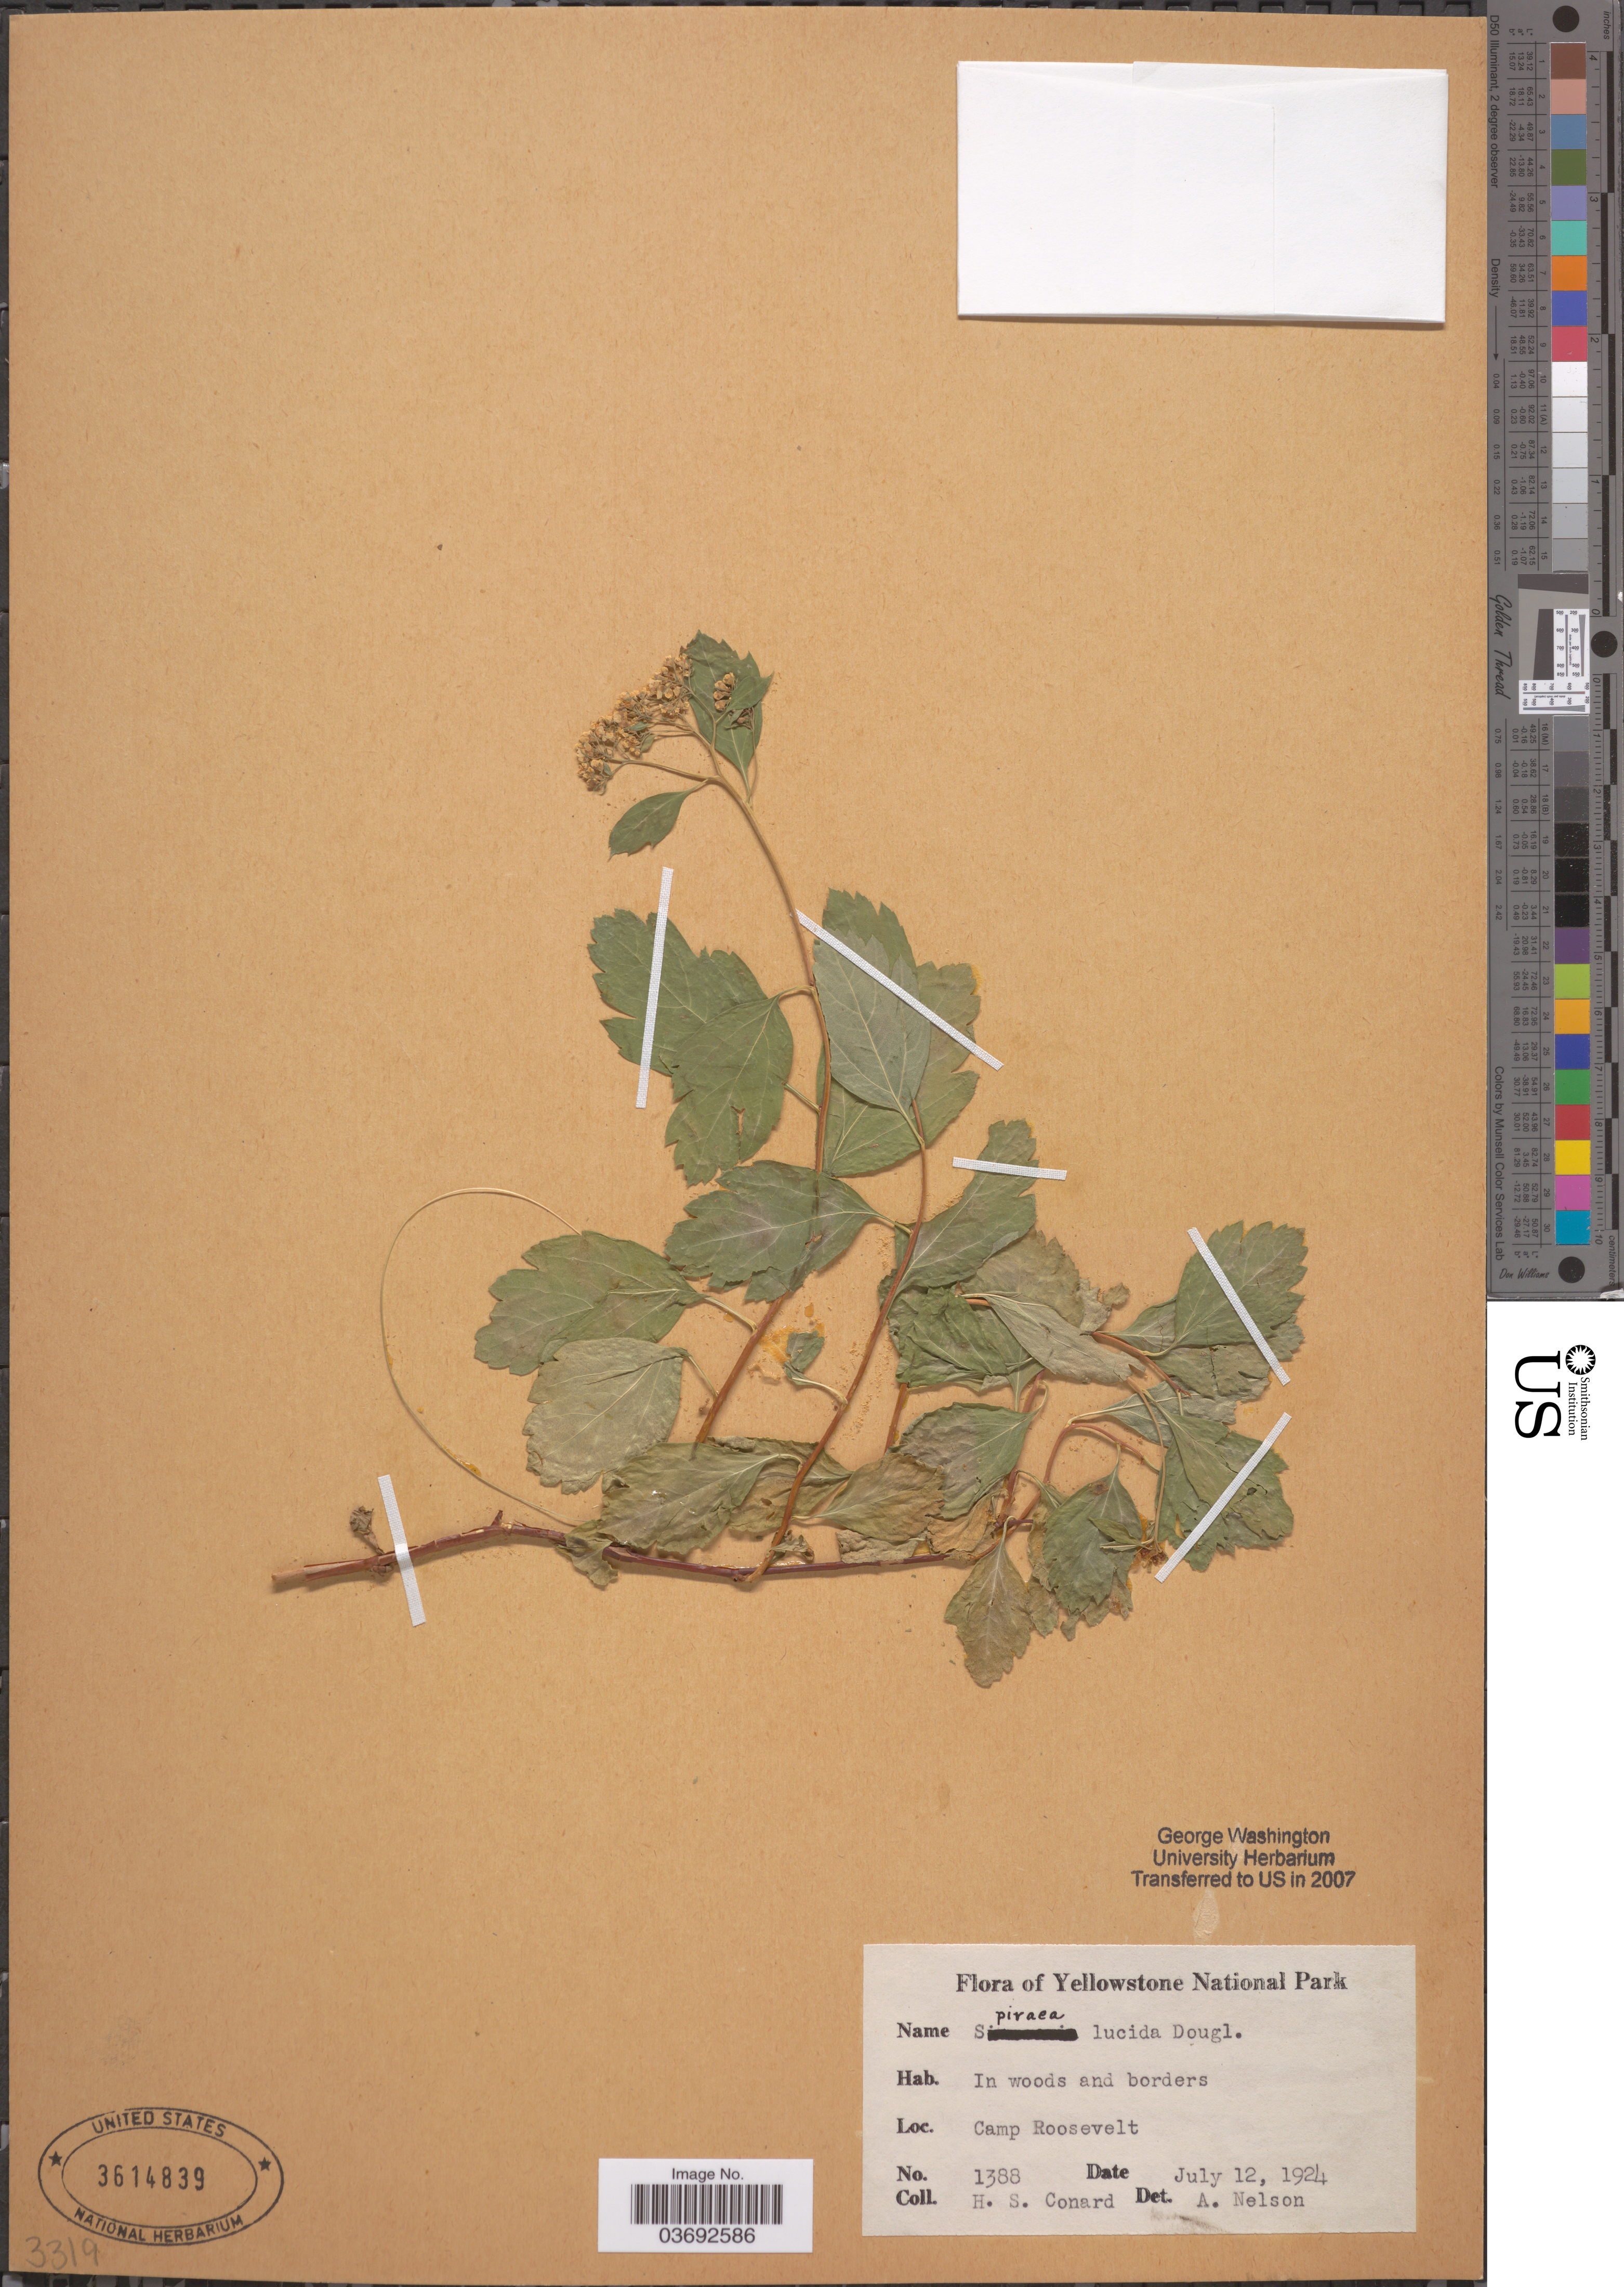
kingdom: Plantae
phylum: Tracheophyta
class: Magnoliopsida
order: Rosales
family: Rosaceae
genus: Spiraea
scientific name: Spiraea lucida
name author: Douglas ex Greene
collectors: H. S. Conard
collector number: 1388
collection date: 1924-07-12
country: United States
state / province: Wyoming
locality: Yellowstone National Park. Camp Roosevelt.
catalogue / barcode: US 3614839